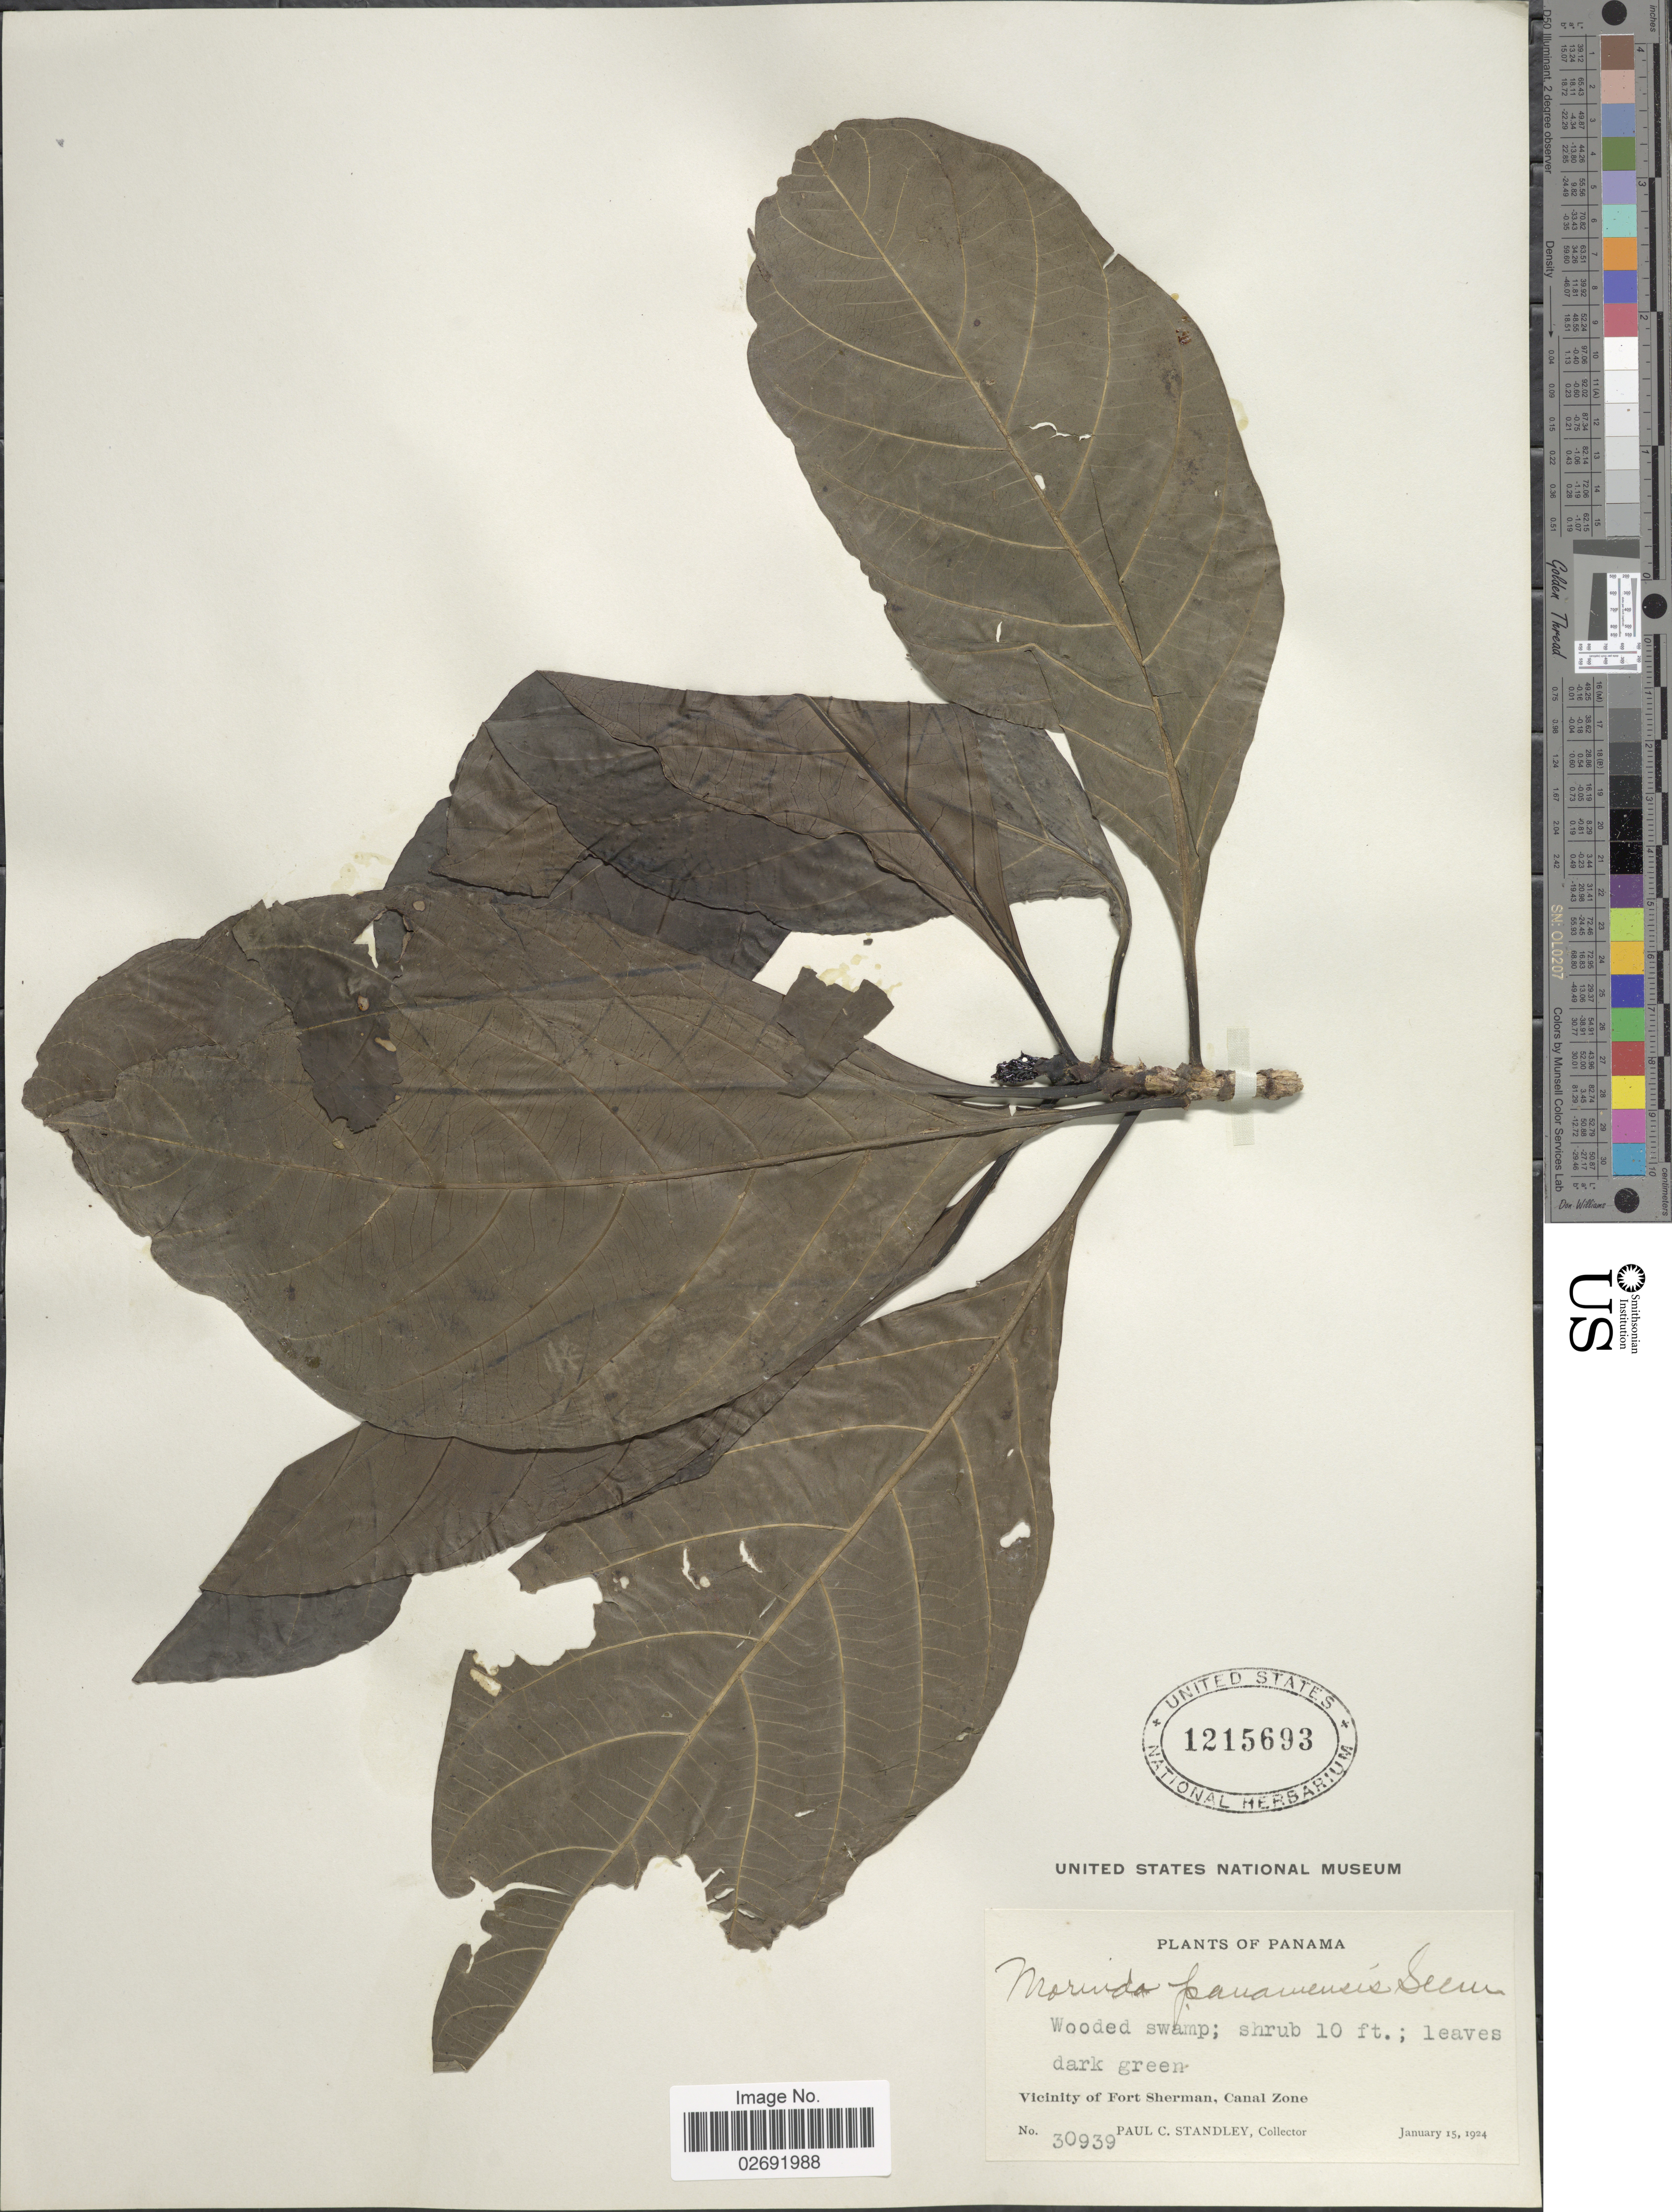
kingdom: Plantae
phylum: Tracheophyta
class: Magnoliopsida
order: Gentianales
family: Rubiaceae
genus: Morinda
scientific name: Morinda panamensis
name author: Seem.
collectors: P. C. Standley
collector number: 30939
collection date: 1924-01-15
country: Panama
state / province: Colón / Panamá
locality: Wooded swamp; Vicinity of Fort Sherman, Canal Zone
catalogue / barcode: US 1215693